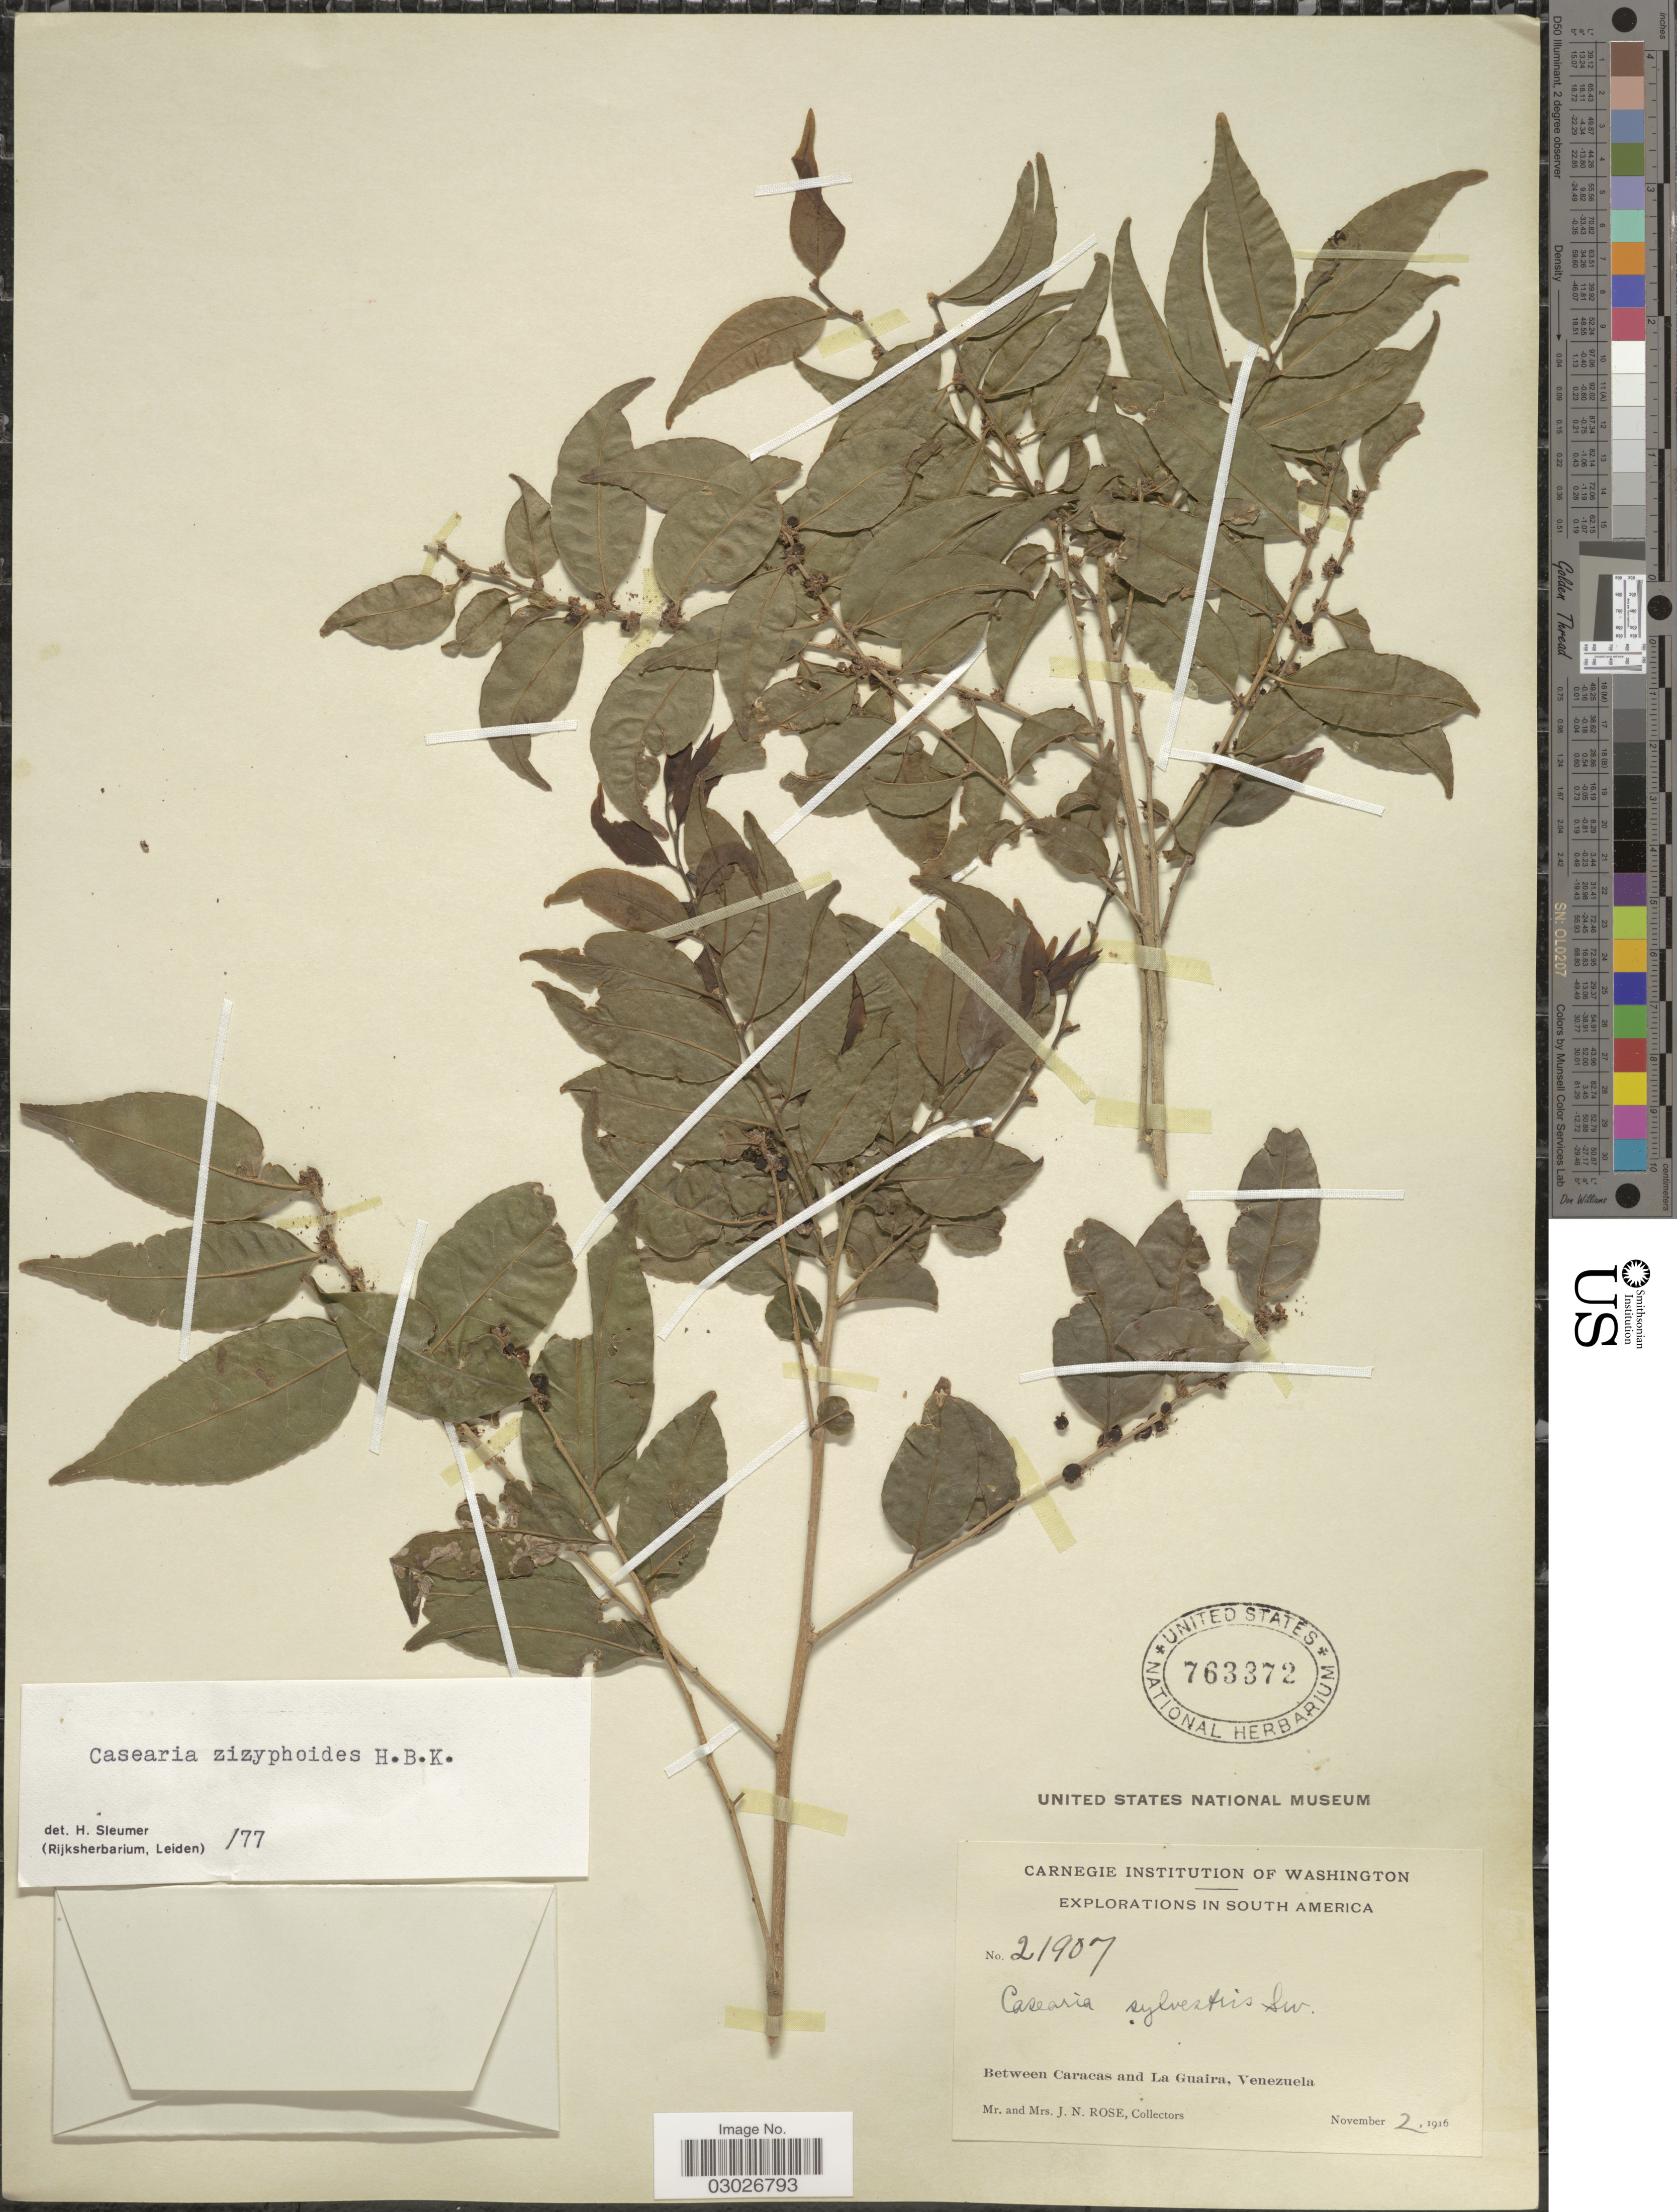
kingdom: Plantae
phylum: Tracheophyta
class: Magnoliopsida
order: Malpighiales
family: Salicaceae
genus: Casearia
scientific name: Casearia zizyphoides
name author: Kunth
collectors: J. N. Rose & L. B. Rose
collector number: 21907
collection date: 1916-11-02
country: Venezuela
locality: Between Caracas and La Guaira.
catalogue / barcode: US 763372